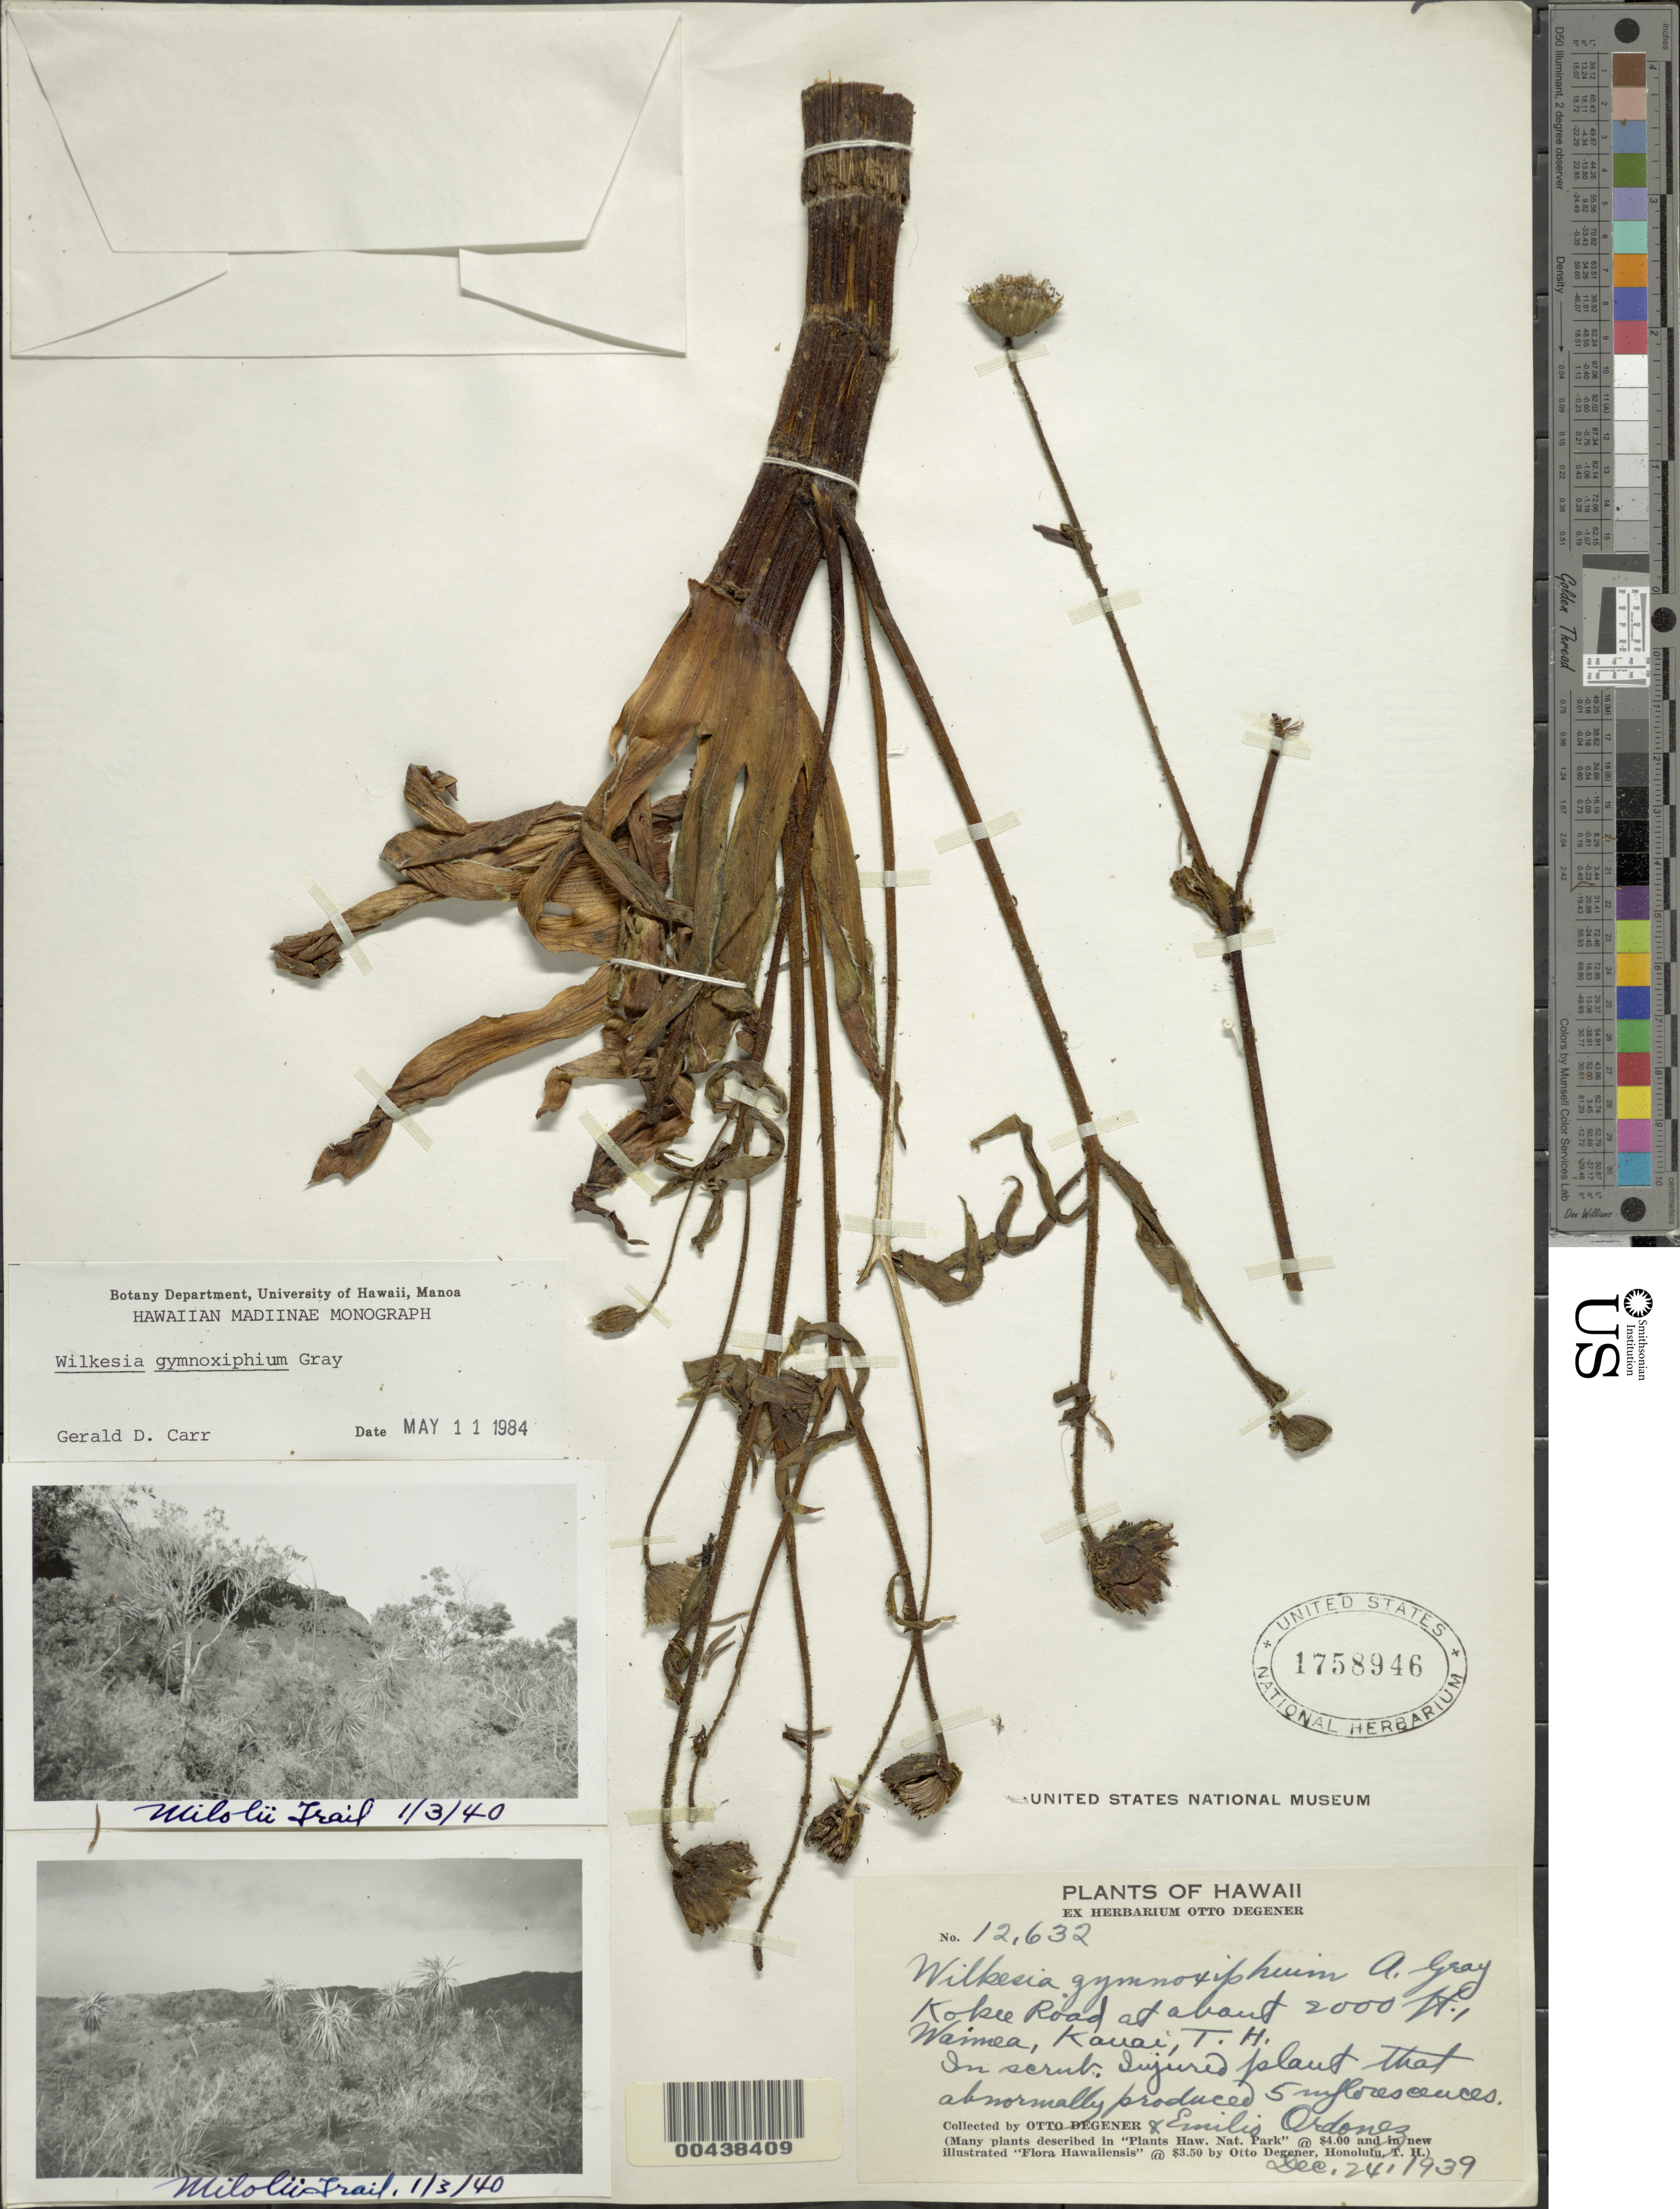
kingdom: Plantae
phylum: Tracheophyta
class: Magnoliopsida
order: Asterales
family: Asteraceae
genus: Wilkesia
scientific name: Wilkesia gymnoxiphium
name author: A. Gray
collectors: O. Degener & E. Ordonez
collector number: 12632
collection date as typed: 24 Dec 1939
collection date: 1939-12-24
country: United States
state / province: Hawaii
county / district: Kauai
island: Kaua'i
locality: Kokee Road, Waimea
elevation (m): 610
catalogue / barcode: US 1758946